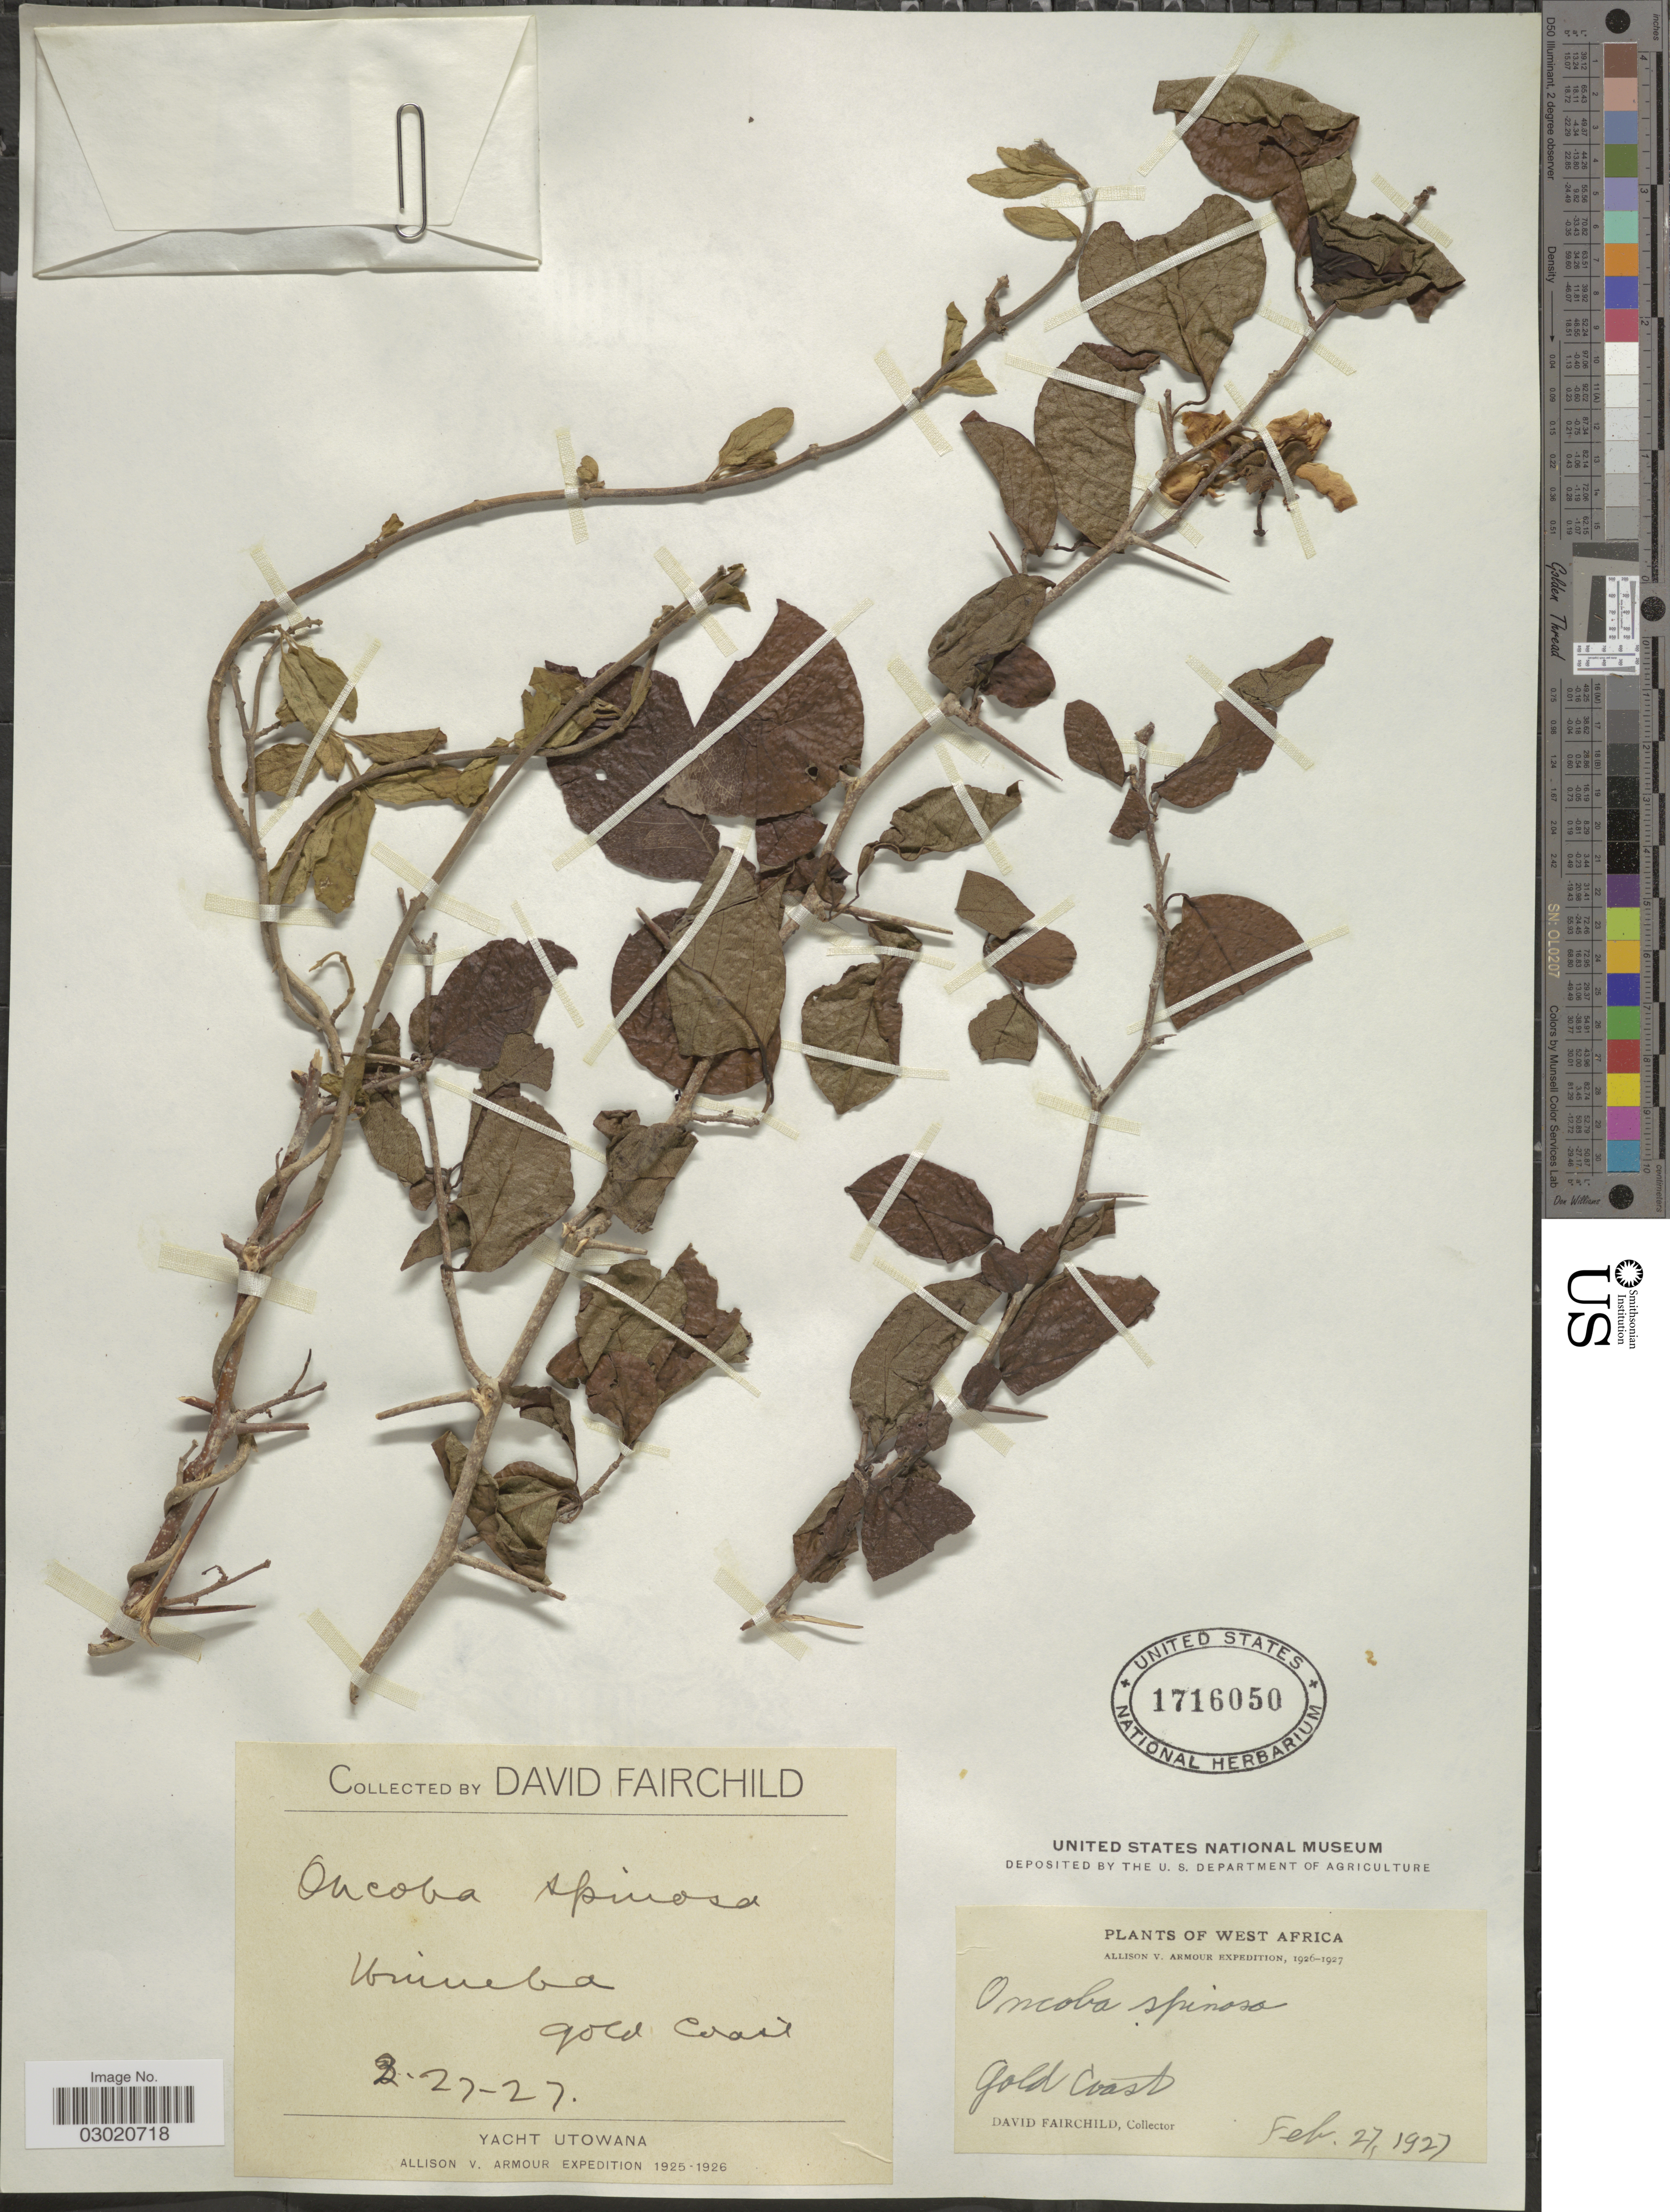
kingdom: Plantae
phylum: Tracheophyta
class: Magnoliopsida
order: Malpighiales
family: Salicaceae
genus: Oncoba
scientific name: Oncoba spinosa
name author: Forssk.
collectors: D. Fairchild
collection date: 1927-02-27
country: Ghana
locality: West Africa, Gold Coast, Unimeba [interpreted].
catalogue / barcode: US 1716050